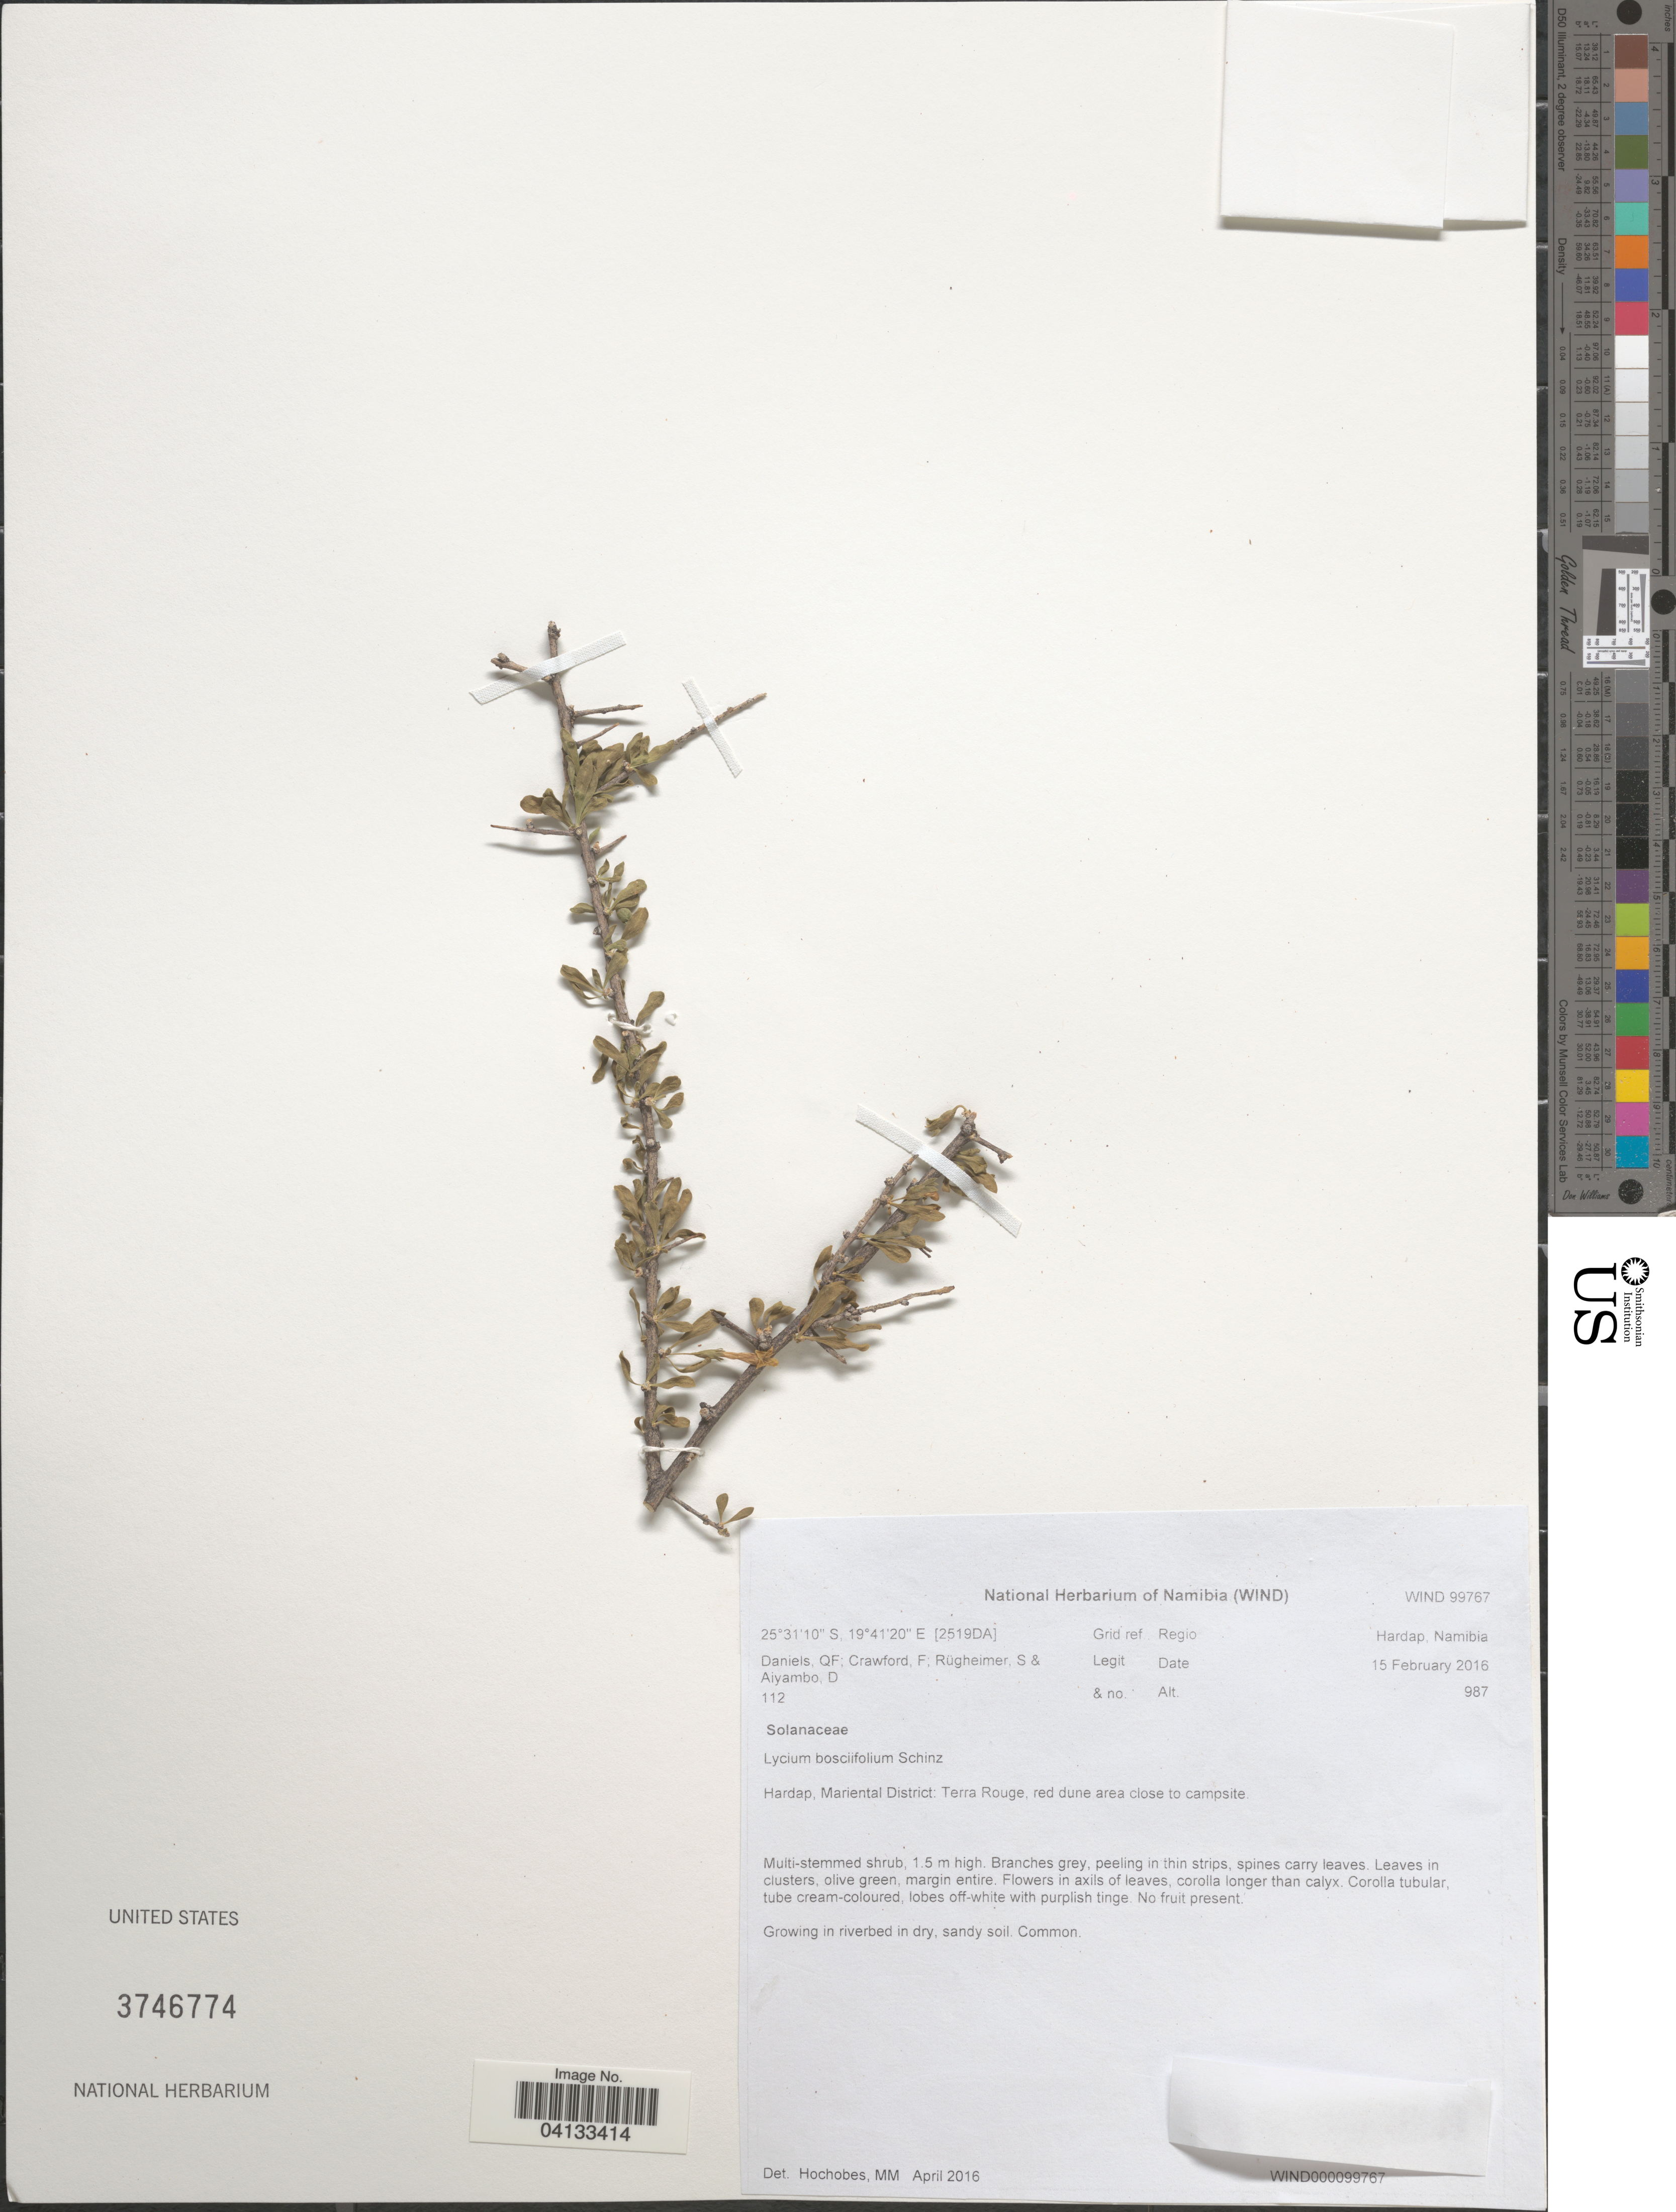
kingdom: Plantae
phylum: Tracheophyta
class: Magnoliopsida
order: Solanales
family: Solanaceae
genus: Lycium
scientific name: Lycium bosciifolium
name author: Schinz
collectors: F. Crawford, S. Rugheimer & D. Aiyambo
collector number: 112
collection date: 2016-02-15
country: Namibia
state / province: Hardap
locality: Grid ref. Regio Hardap. Mariental District: Terra Rouge, redu dune area close to campsite. [2519DA].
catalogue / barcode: US 3746774